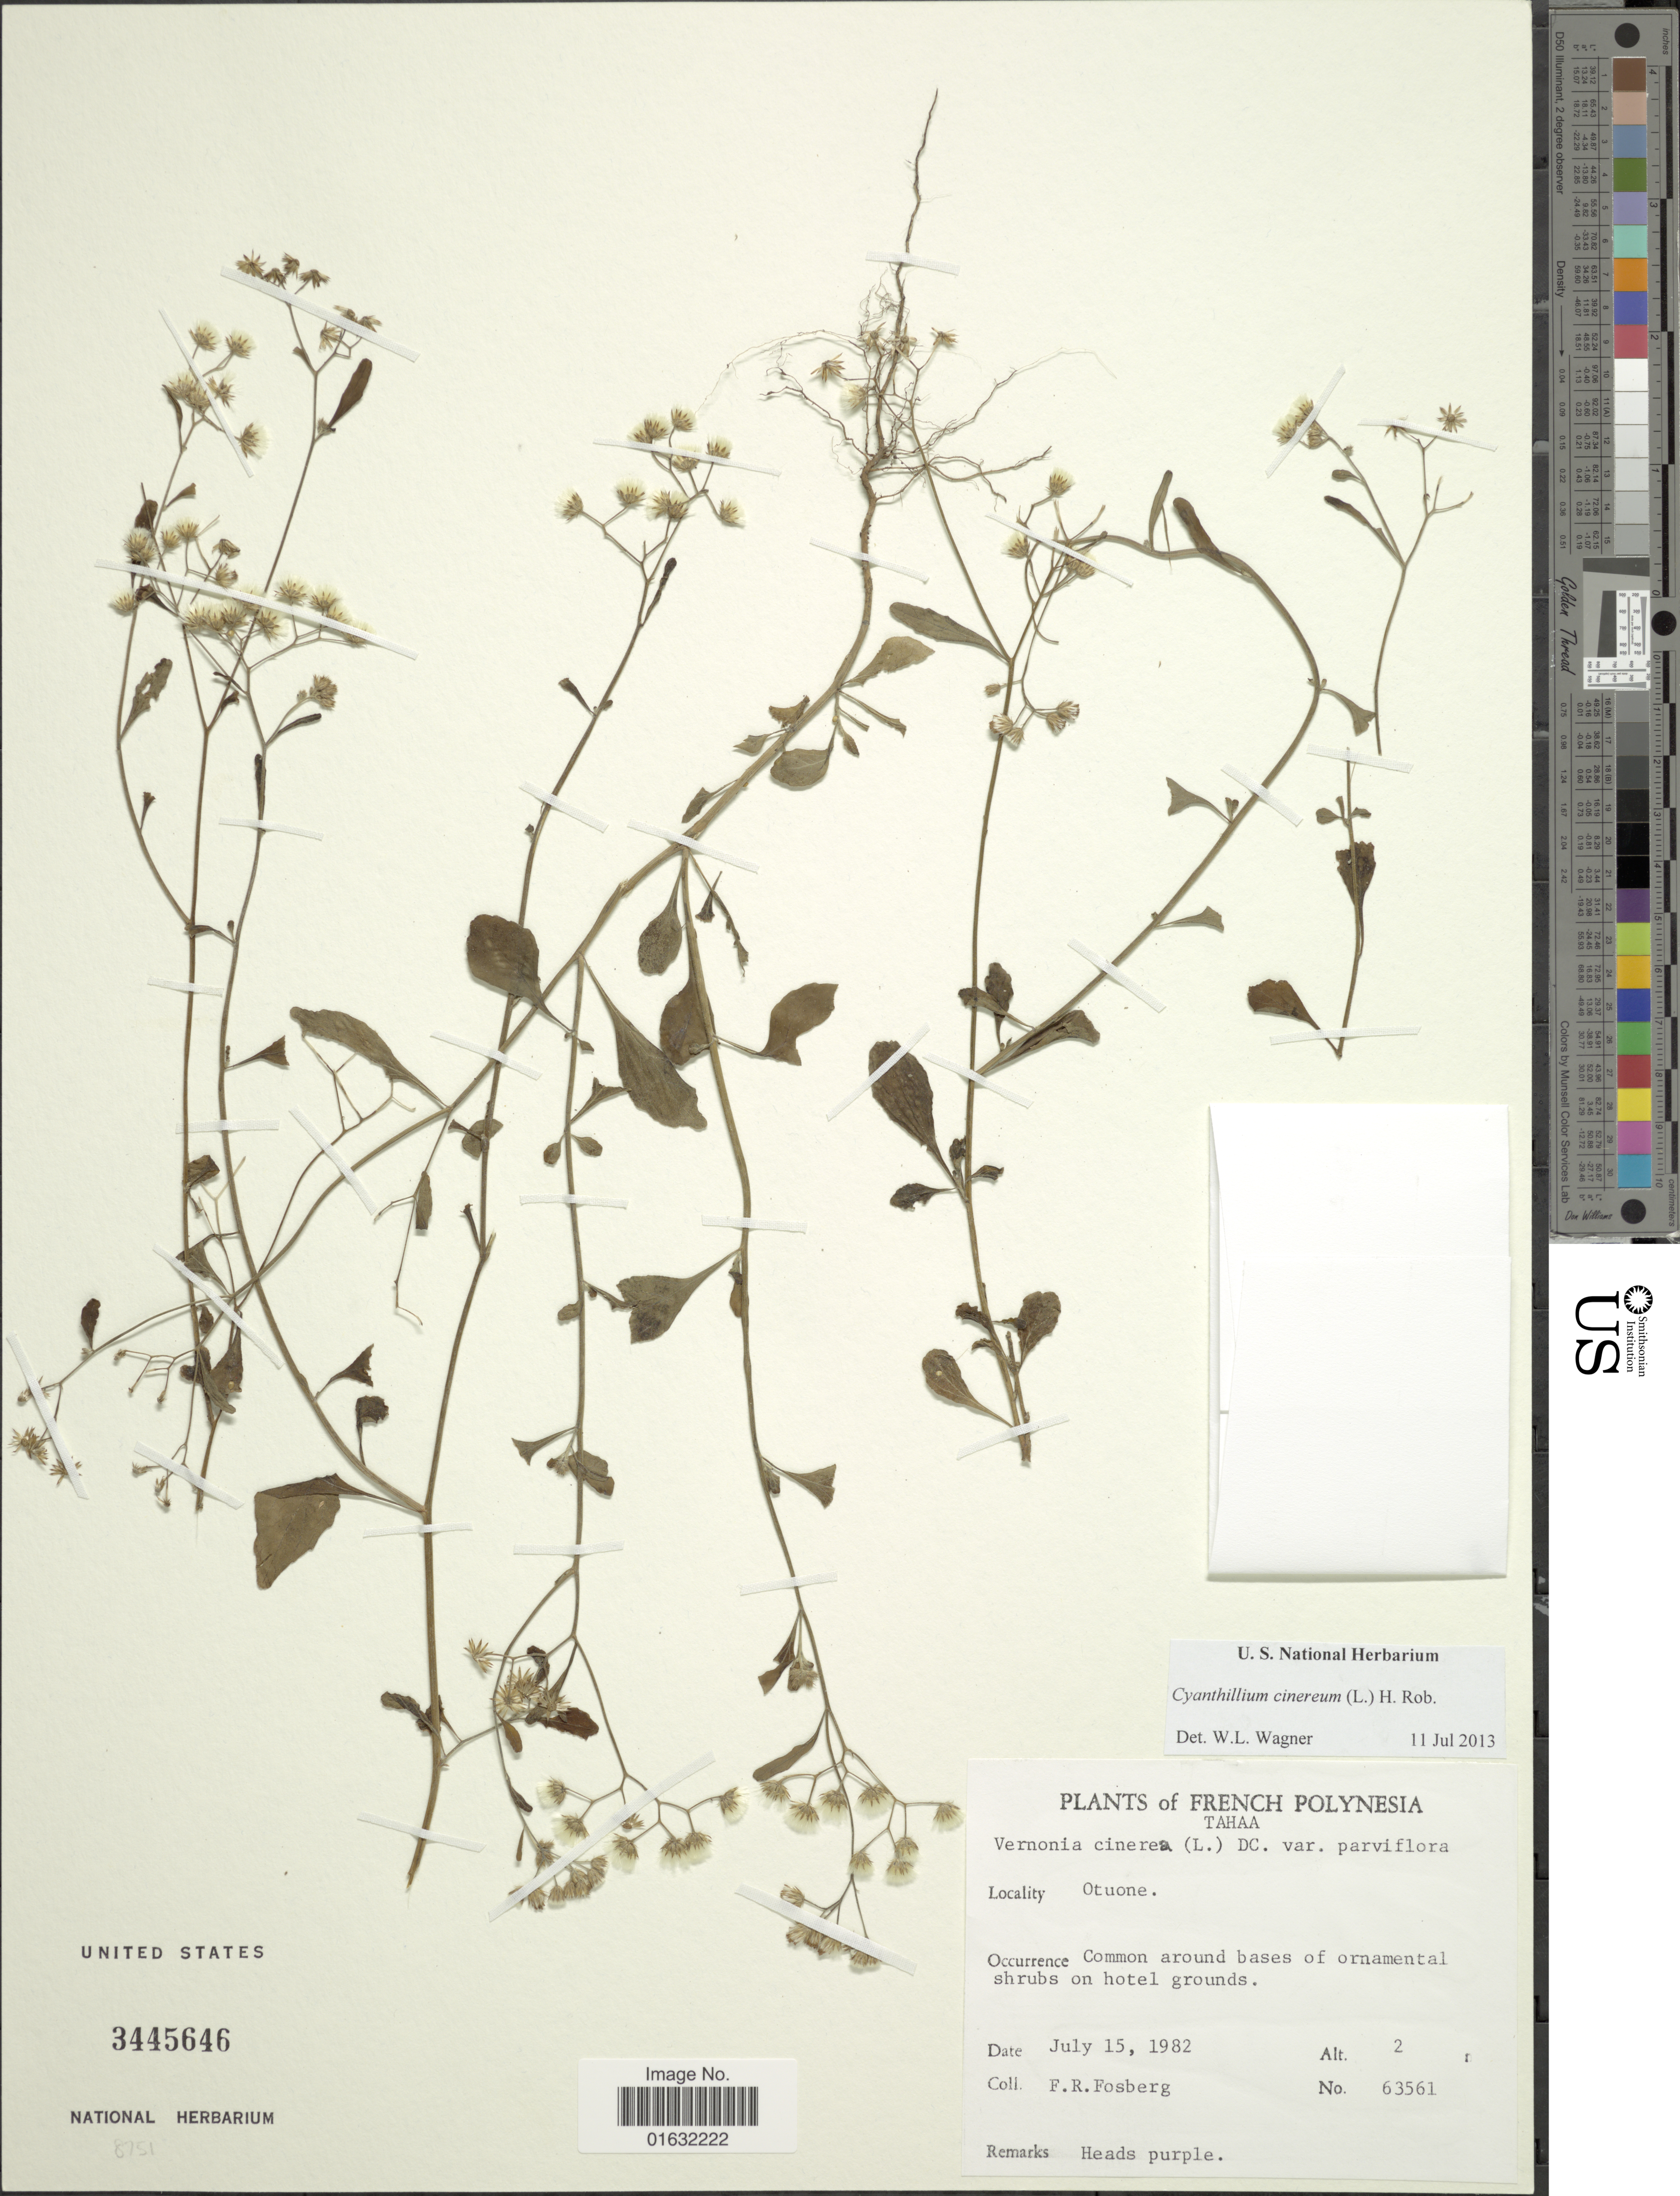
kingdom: Plantae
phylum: Tracheophyta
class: Magnoliopsida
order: Asterales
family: Asteraceae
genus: Cyanthillium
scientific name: Cyanthillium cinereum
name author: (L.) H. Rob.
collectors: F. R. Fosberg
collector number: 63561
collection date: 1982-07-15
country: French Polynesia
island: Tahaa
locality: Tahaa, Otuone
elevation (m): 2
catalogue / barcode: US 3445646